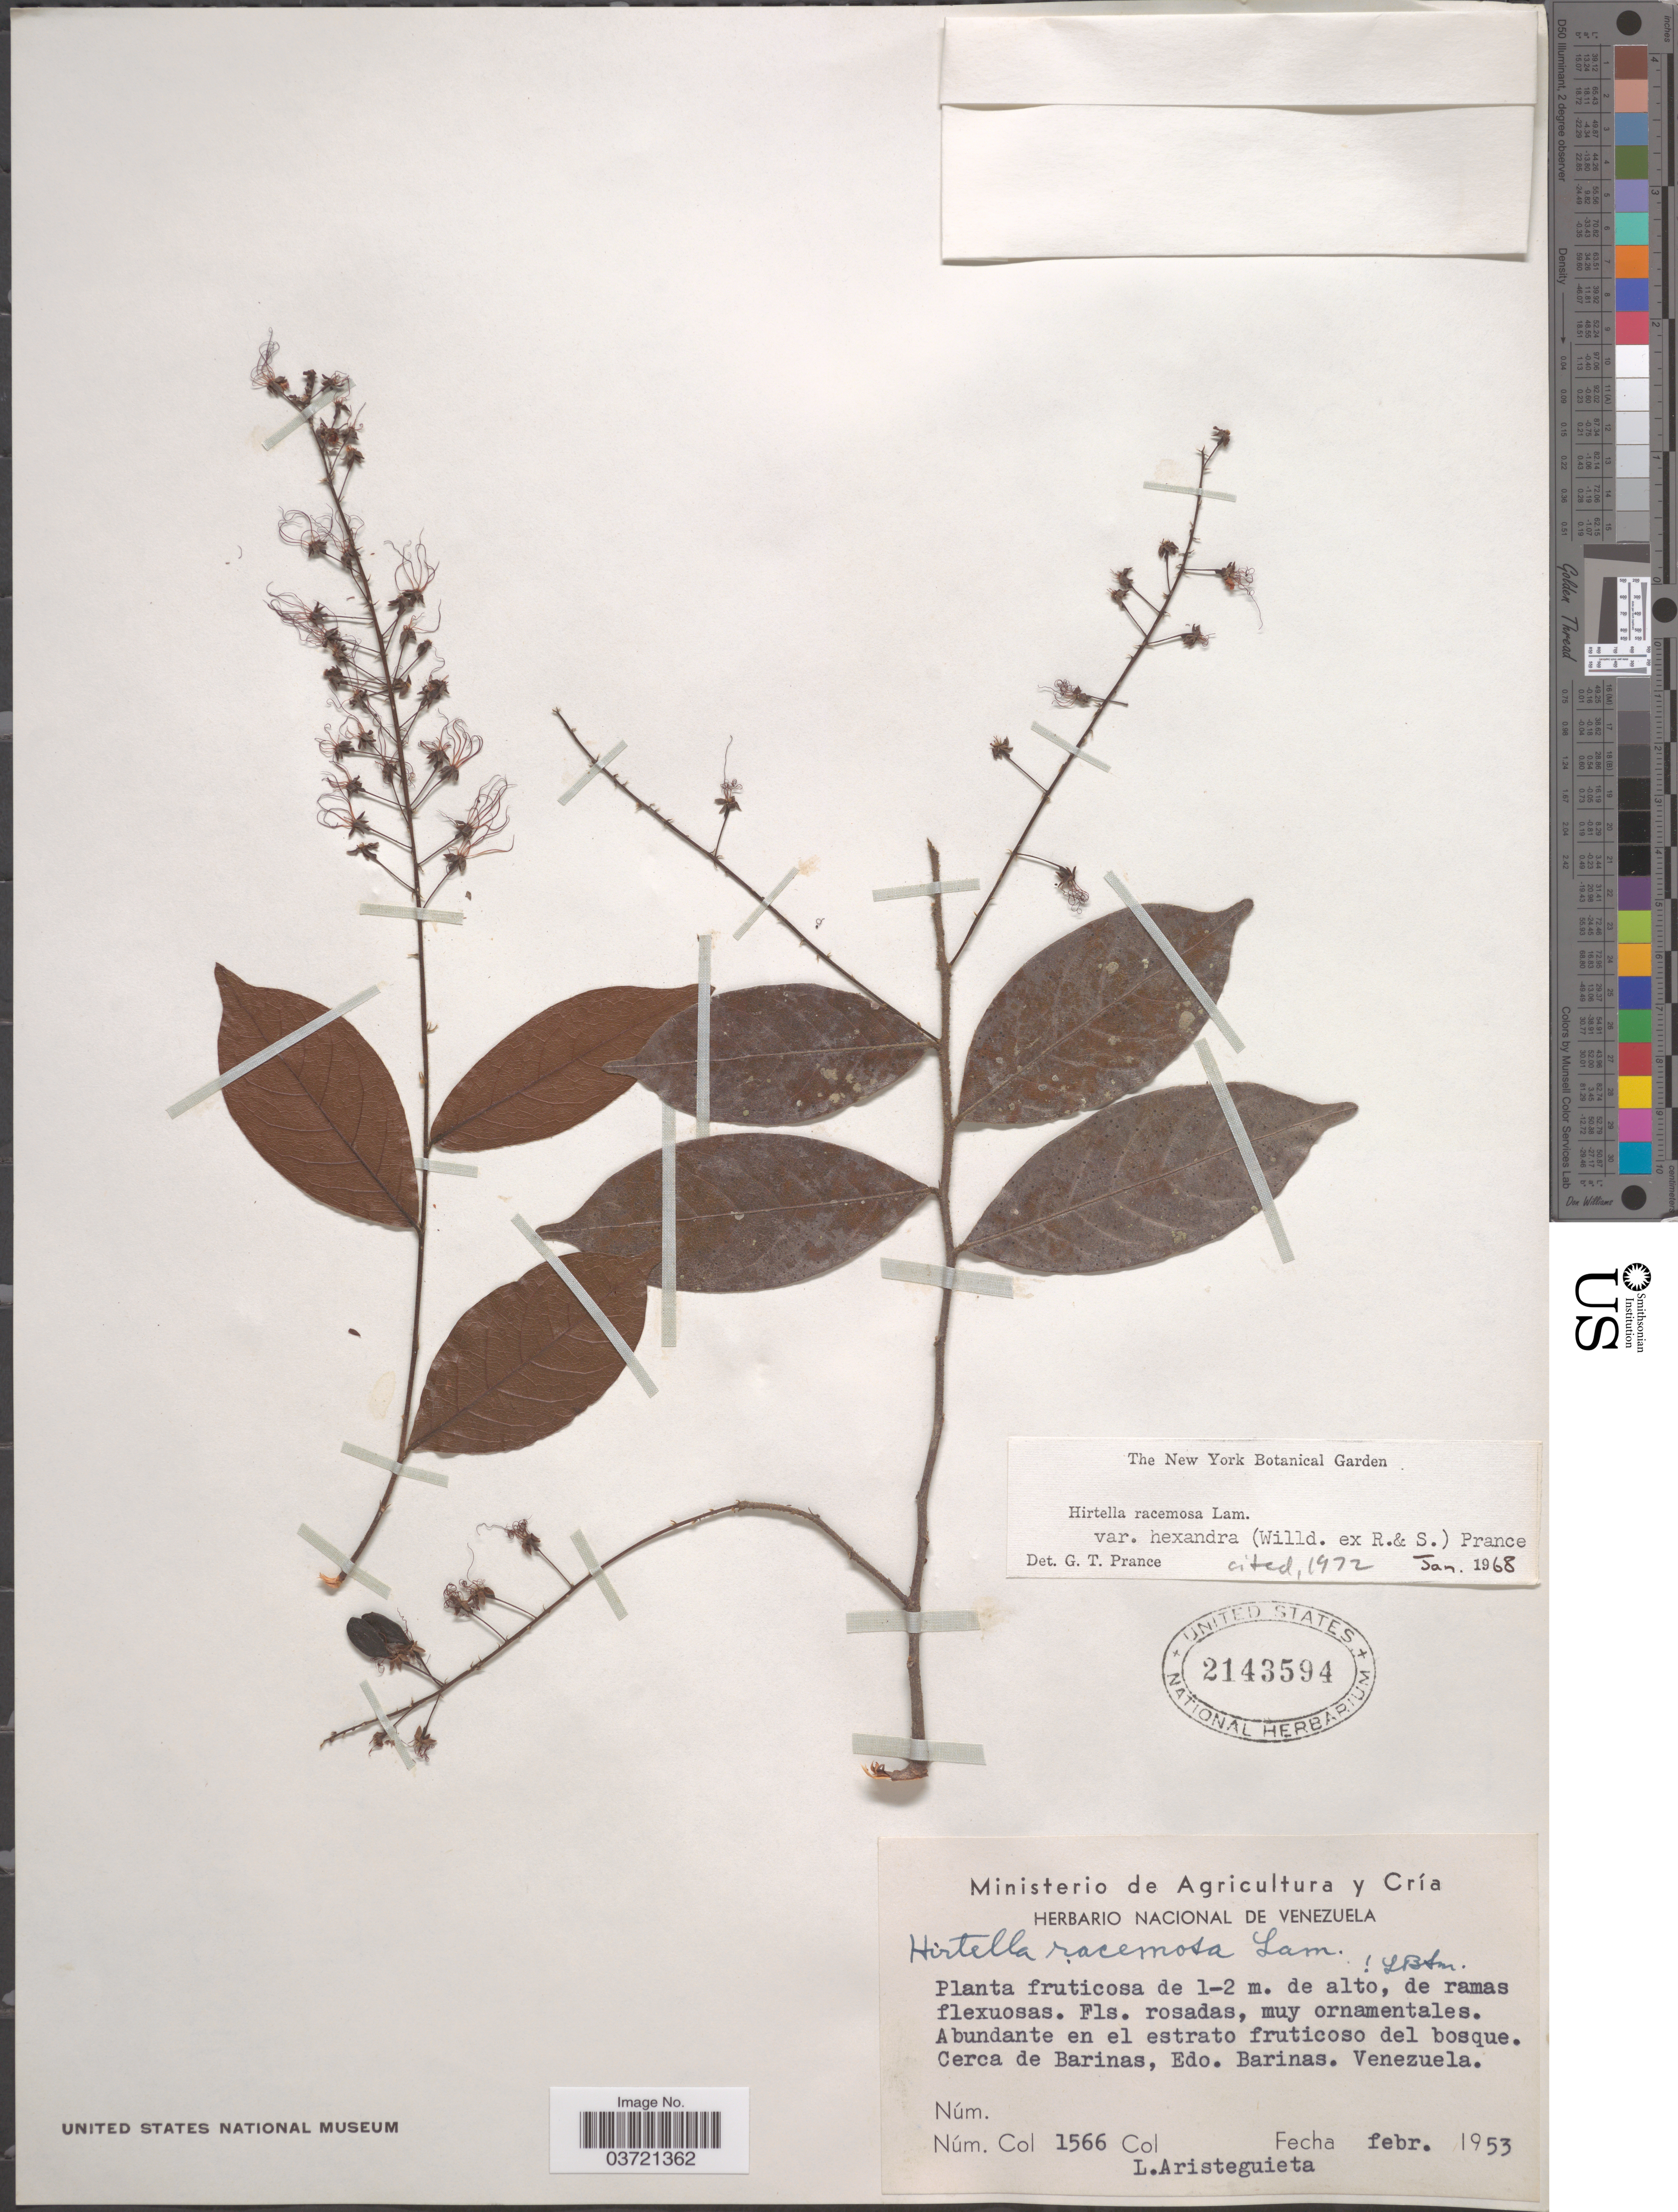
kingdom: Plantae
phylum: Tracheophyta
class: Magnoliopsida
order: Malpighiales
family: Chrysobalanaceae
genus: Hirtella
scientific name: Hirtella racemosa var. hexandra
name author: (Willd. ex Roem. & Schult.) Prance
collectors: L. Aristeguieta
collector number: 1566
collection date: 1953-02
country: Venezuela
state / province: Barinas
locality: En el estrato fruticoso del bosque. Cerca de Barinas, Edo. Barinas.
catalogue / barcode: US 2143594